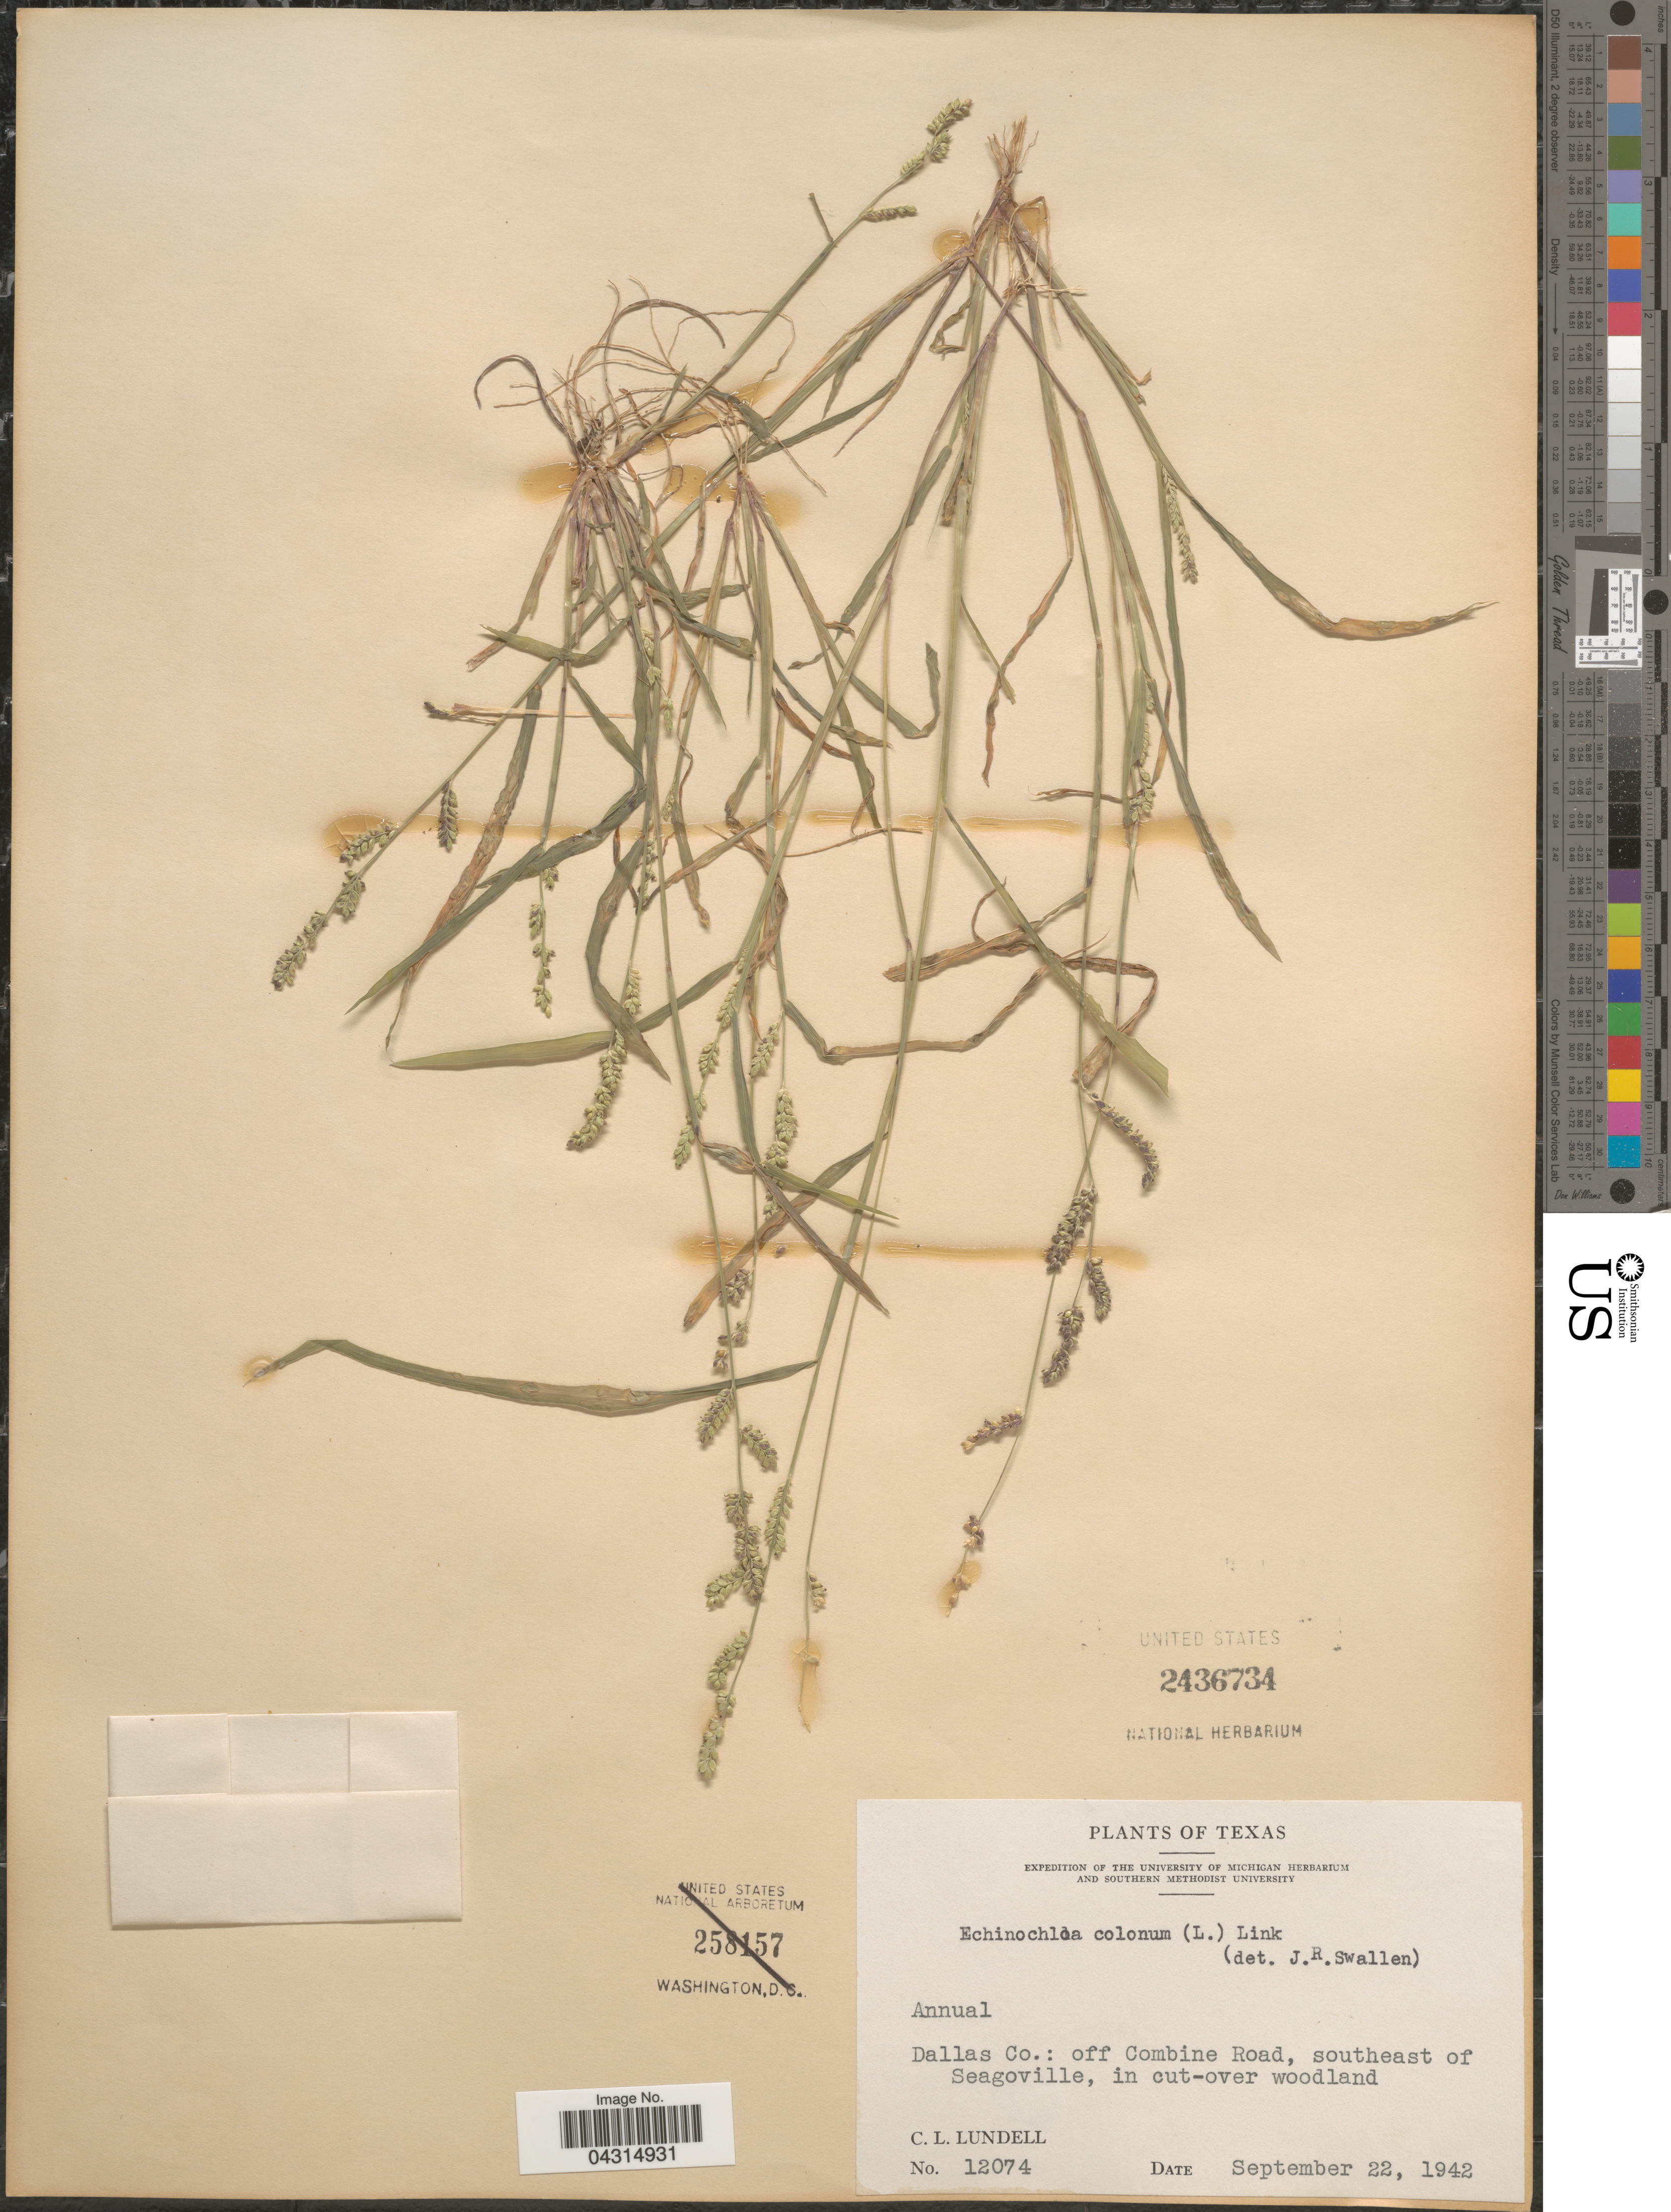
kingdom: Plantae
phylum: Tracheophyta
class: Liliopsida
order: Poales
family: Poaceae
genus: Echinochloa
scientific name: Echinochloa colona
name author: (L.) Link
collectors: C. L. Lundell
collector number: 12074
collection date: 1942-09-22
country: United States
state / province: Texas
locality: Dallas Co.: off Combine Road, southeast of Seagoville, in cut-over woodland.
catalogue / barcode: US 2436734